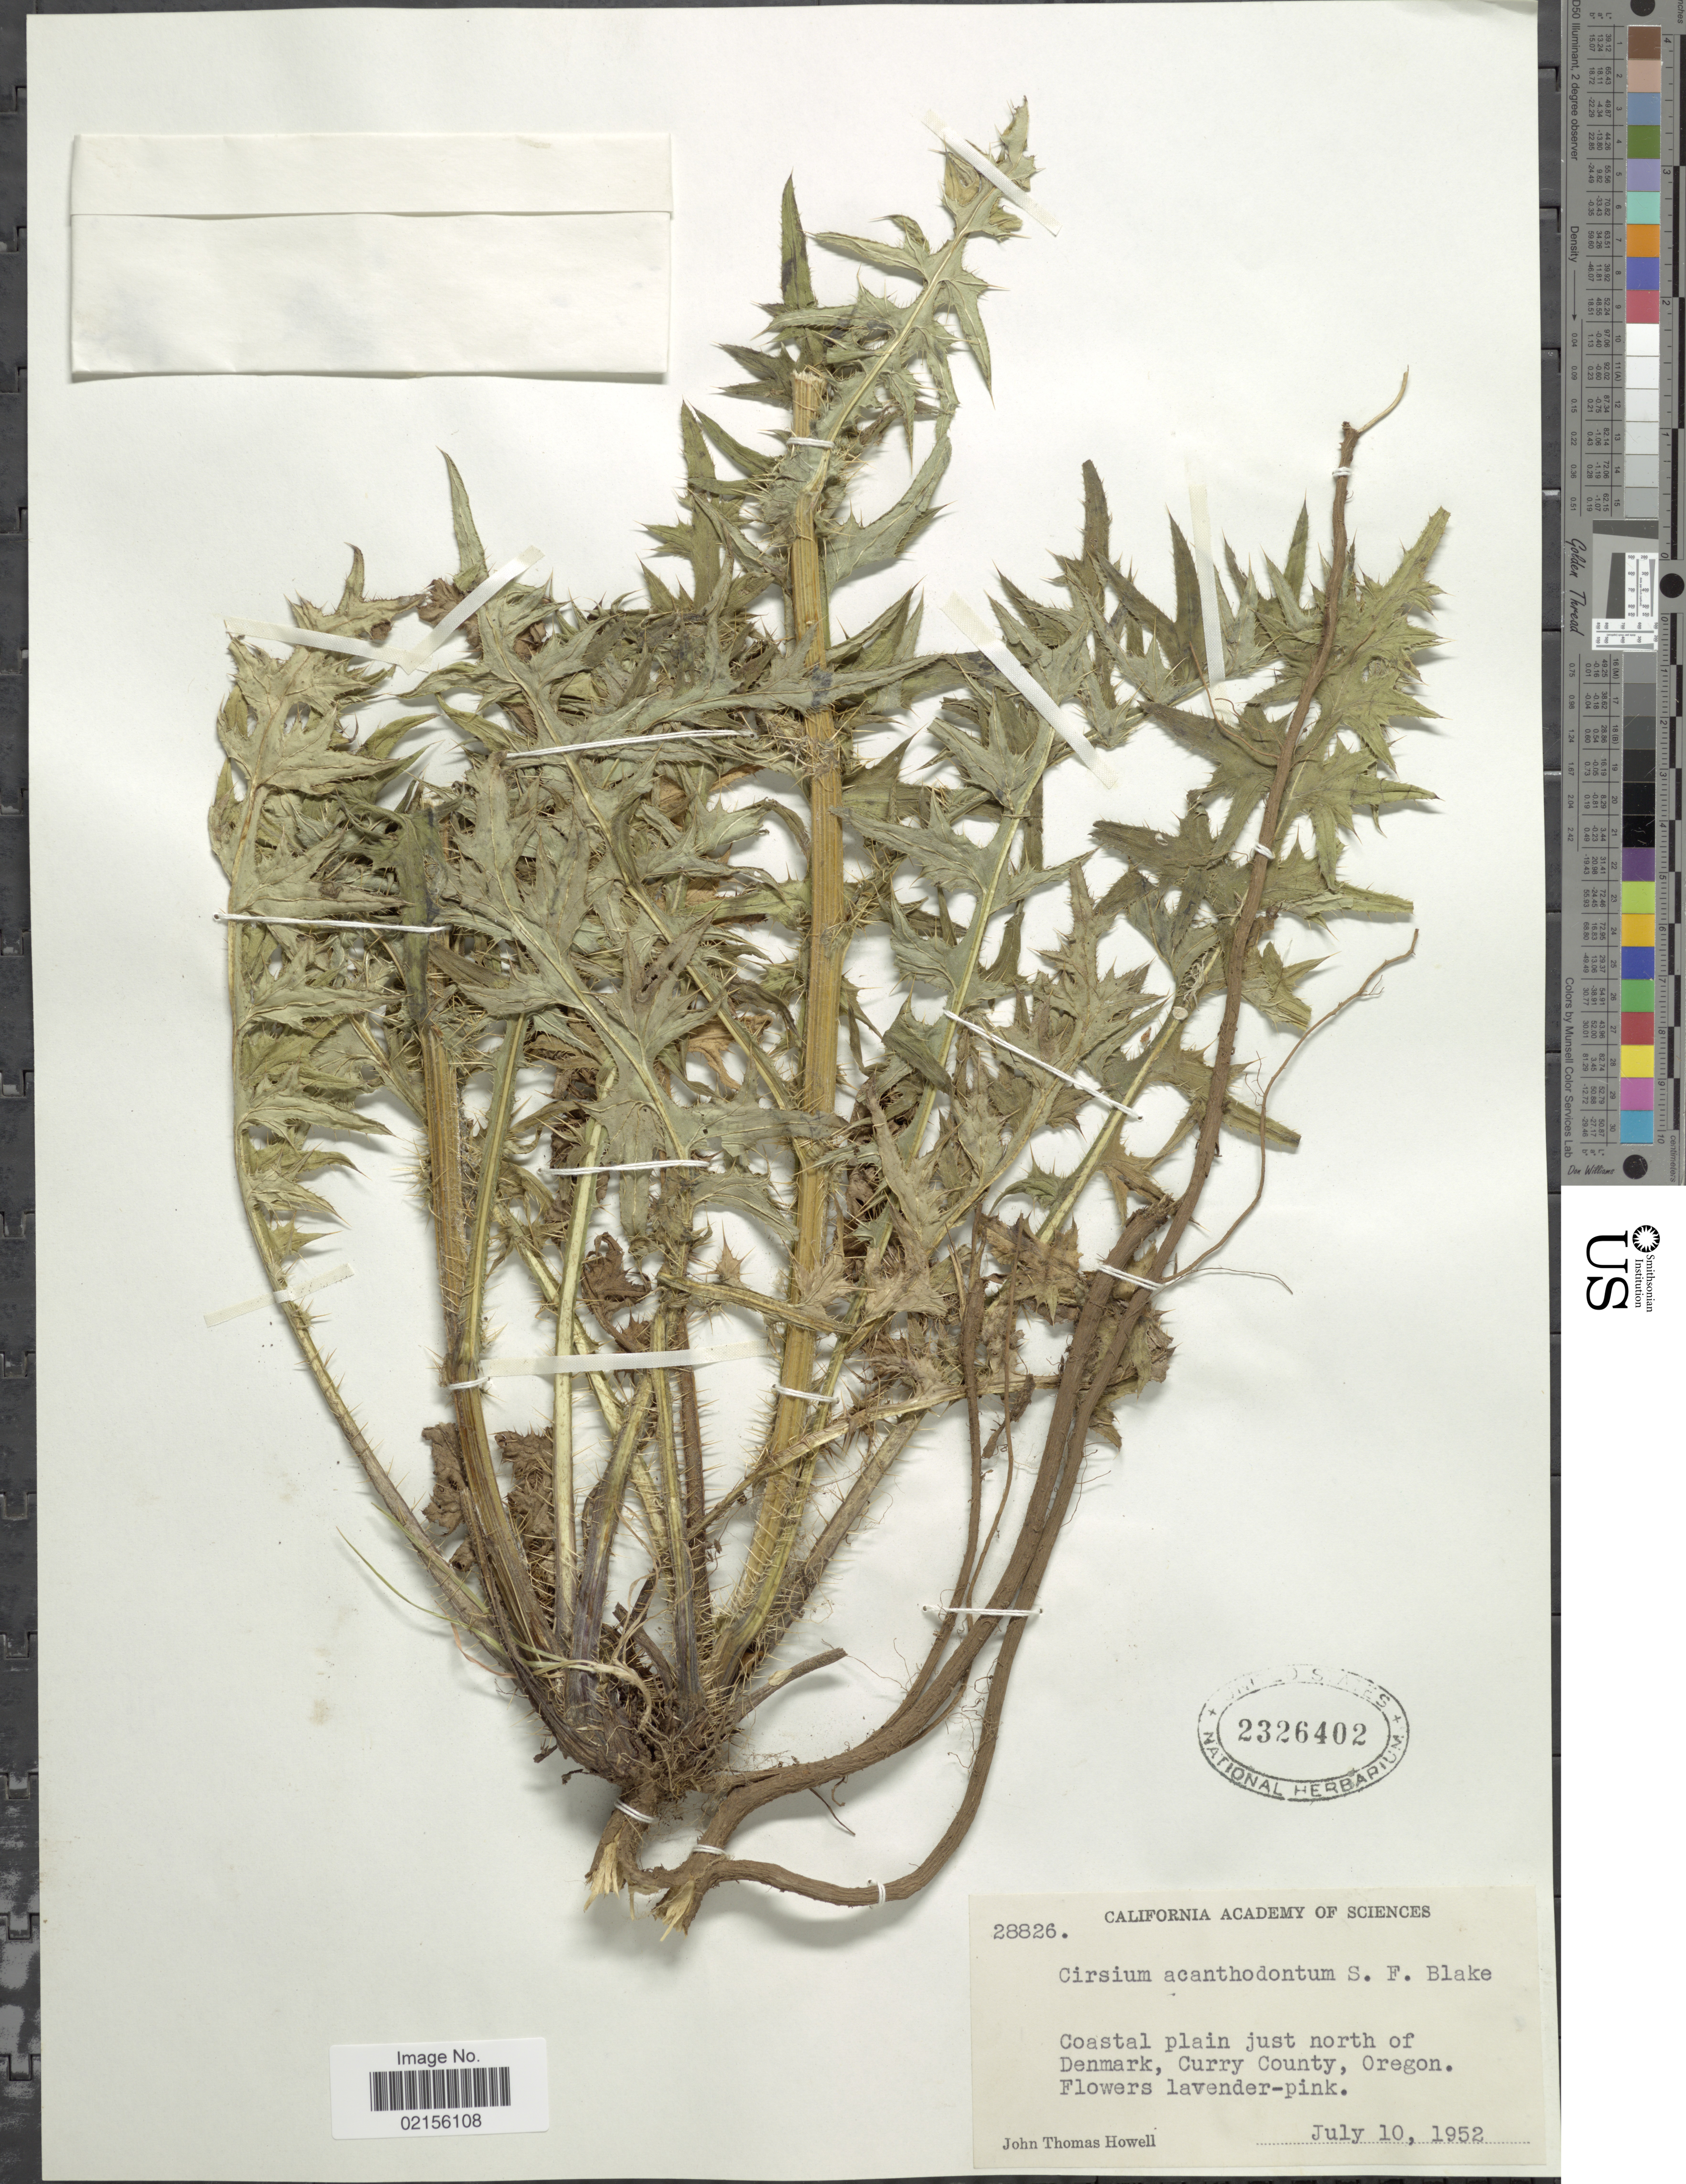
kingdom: Plantae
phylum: Tracheophyta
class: Magnoliopsida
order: Asterales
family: Asteraceae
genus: Cirsium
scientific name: Cirsium remotifolium var. rivulare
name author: Jeps.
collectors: J. T. Howell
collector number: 28826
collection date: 1952-07-10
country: United States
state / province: Oregon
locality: Coastal plain just north of Denmark, Curry County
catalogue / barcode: US 2326402